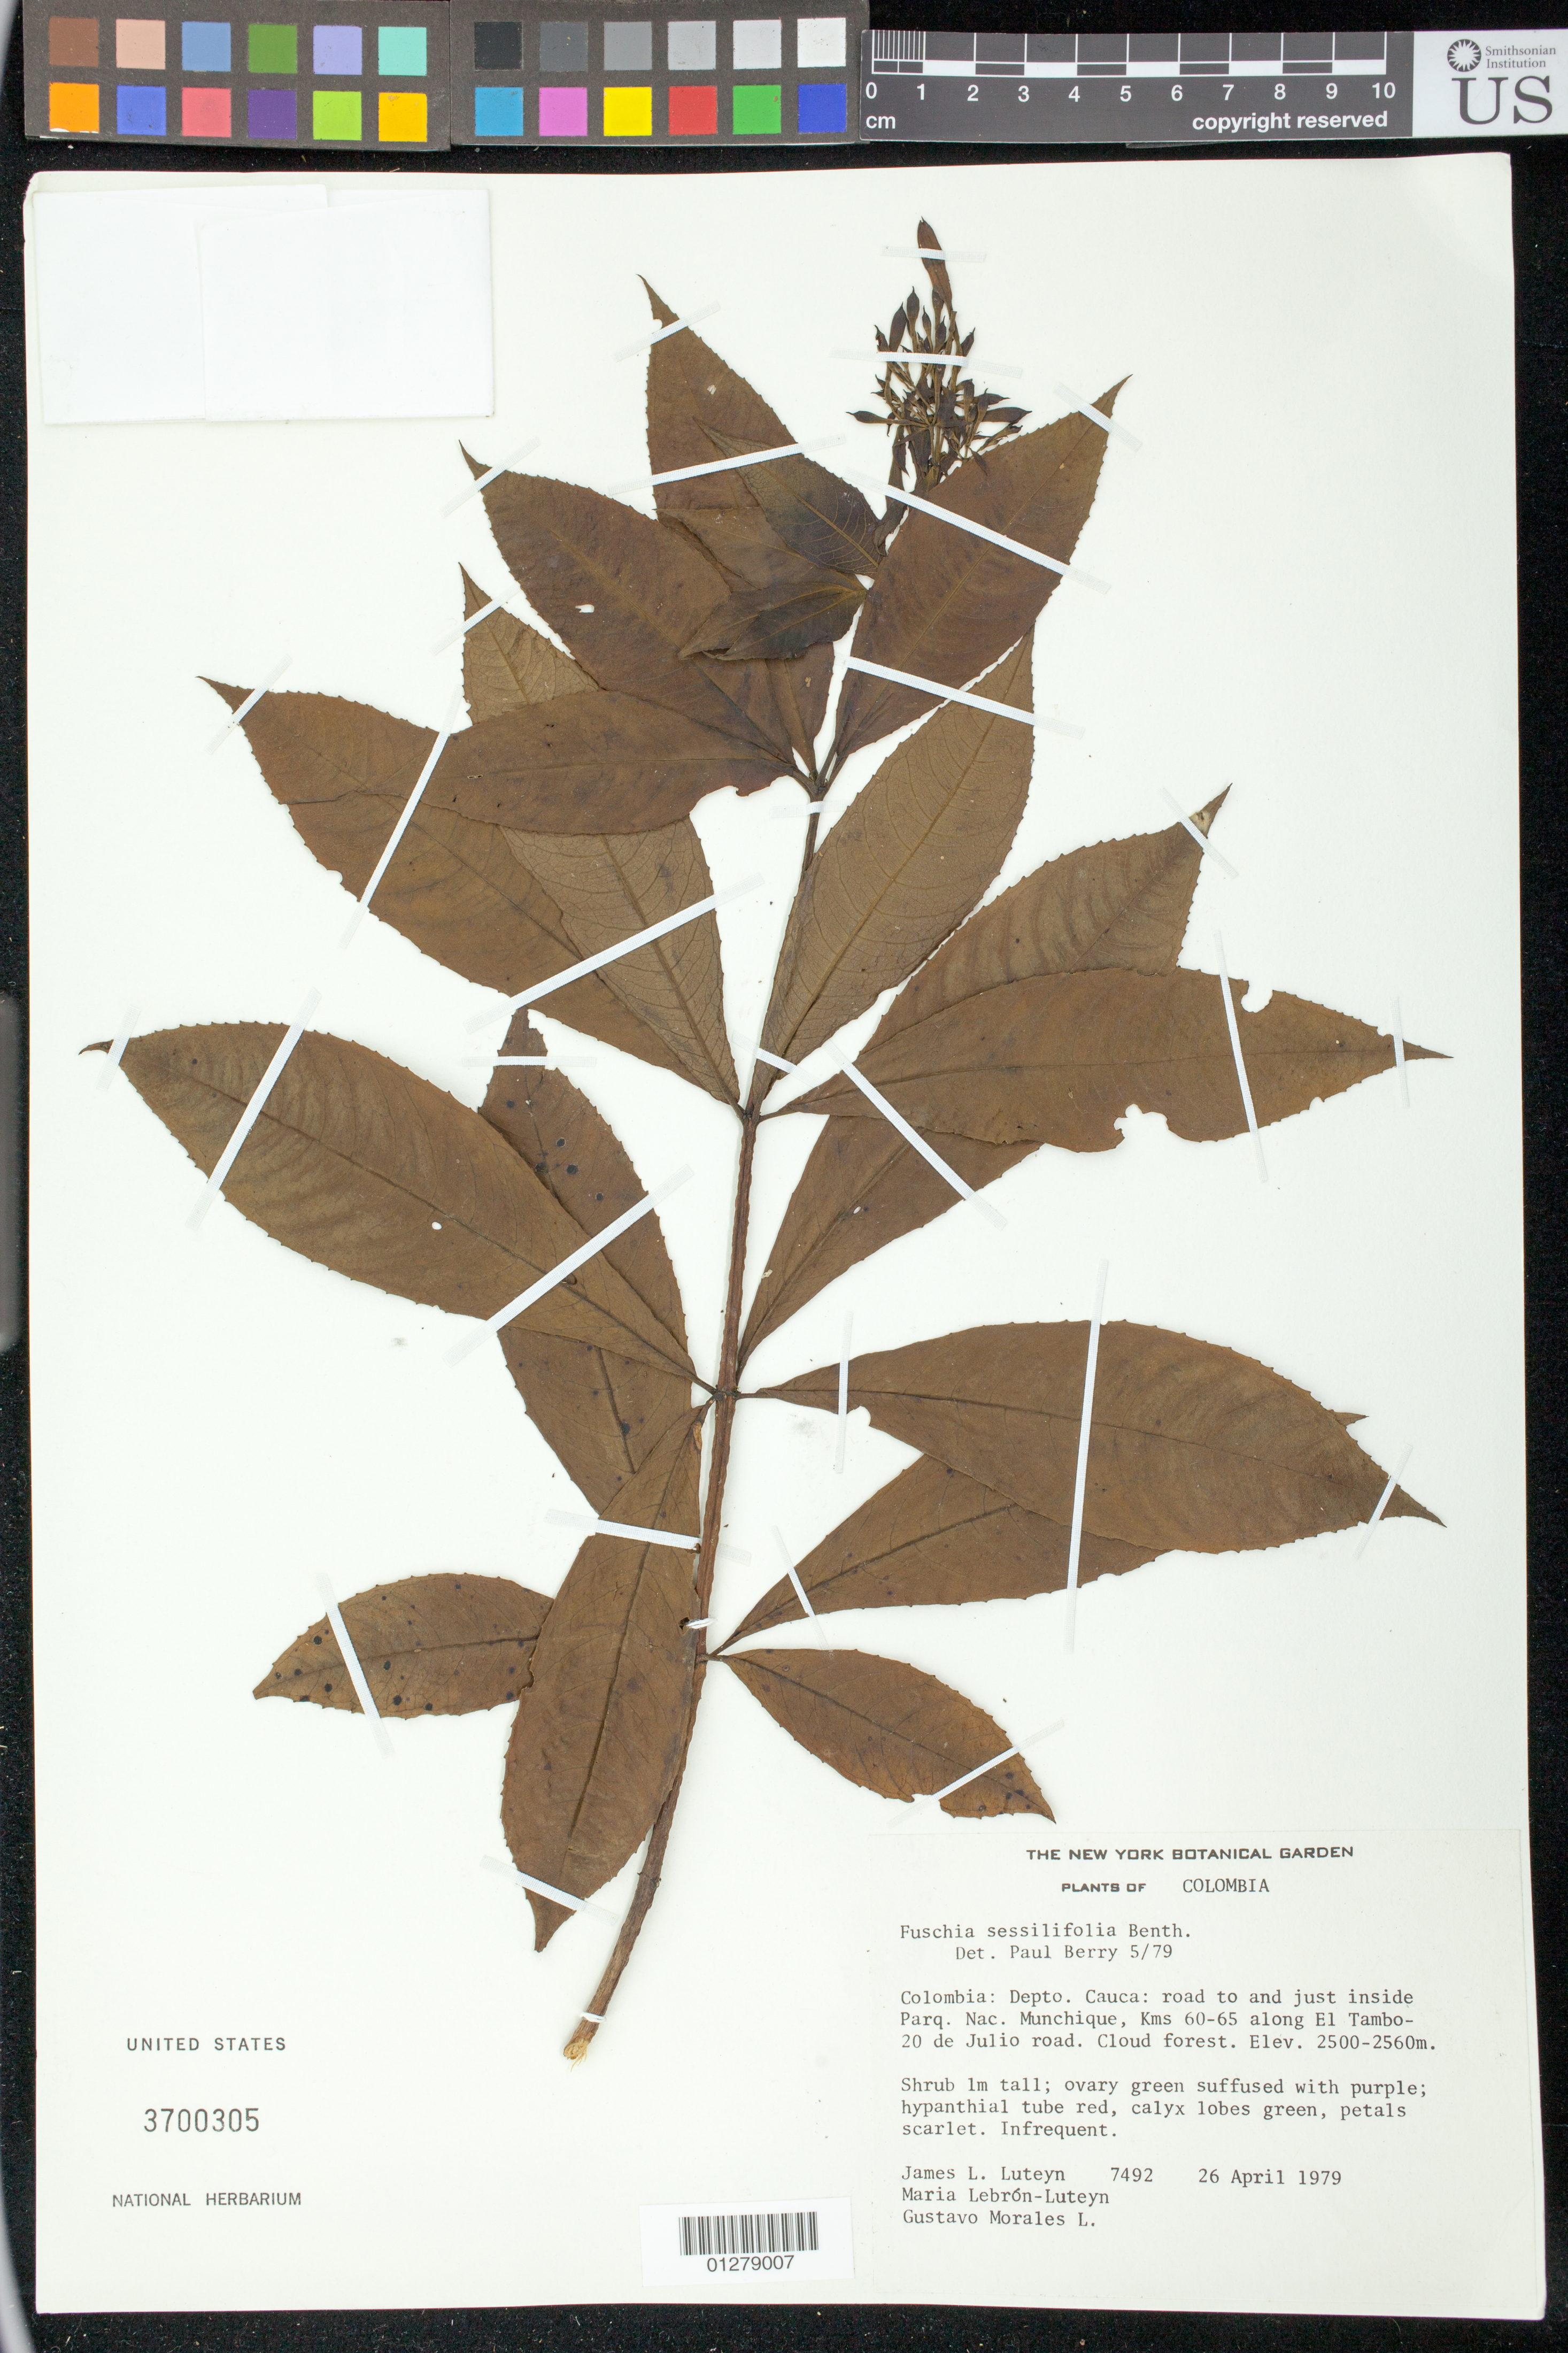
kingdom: Plantae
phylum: Tracheophyta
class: Magnoliopsida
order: Myrtales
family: Onagraceae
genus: Fuchsia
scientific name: Fuchsia sessilifolia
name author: Benth.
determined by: Berry, P. E., (WIS), University of Wisconsin - Madison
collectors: J. L. Luteyn, M. L. Lebrón-Luteyn & G. Morales L.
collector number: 7492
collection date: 1979-04-29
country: Colombia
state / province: Cauca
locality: Road to and just inside Parq. Nac. Munchique, kms 60-65 along El Tambo-20 de Julio road.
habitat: Cloud forest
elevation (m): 2500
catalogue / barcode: US 3700305